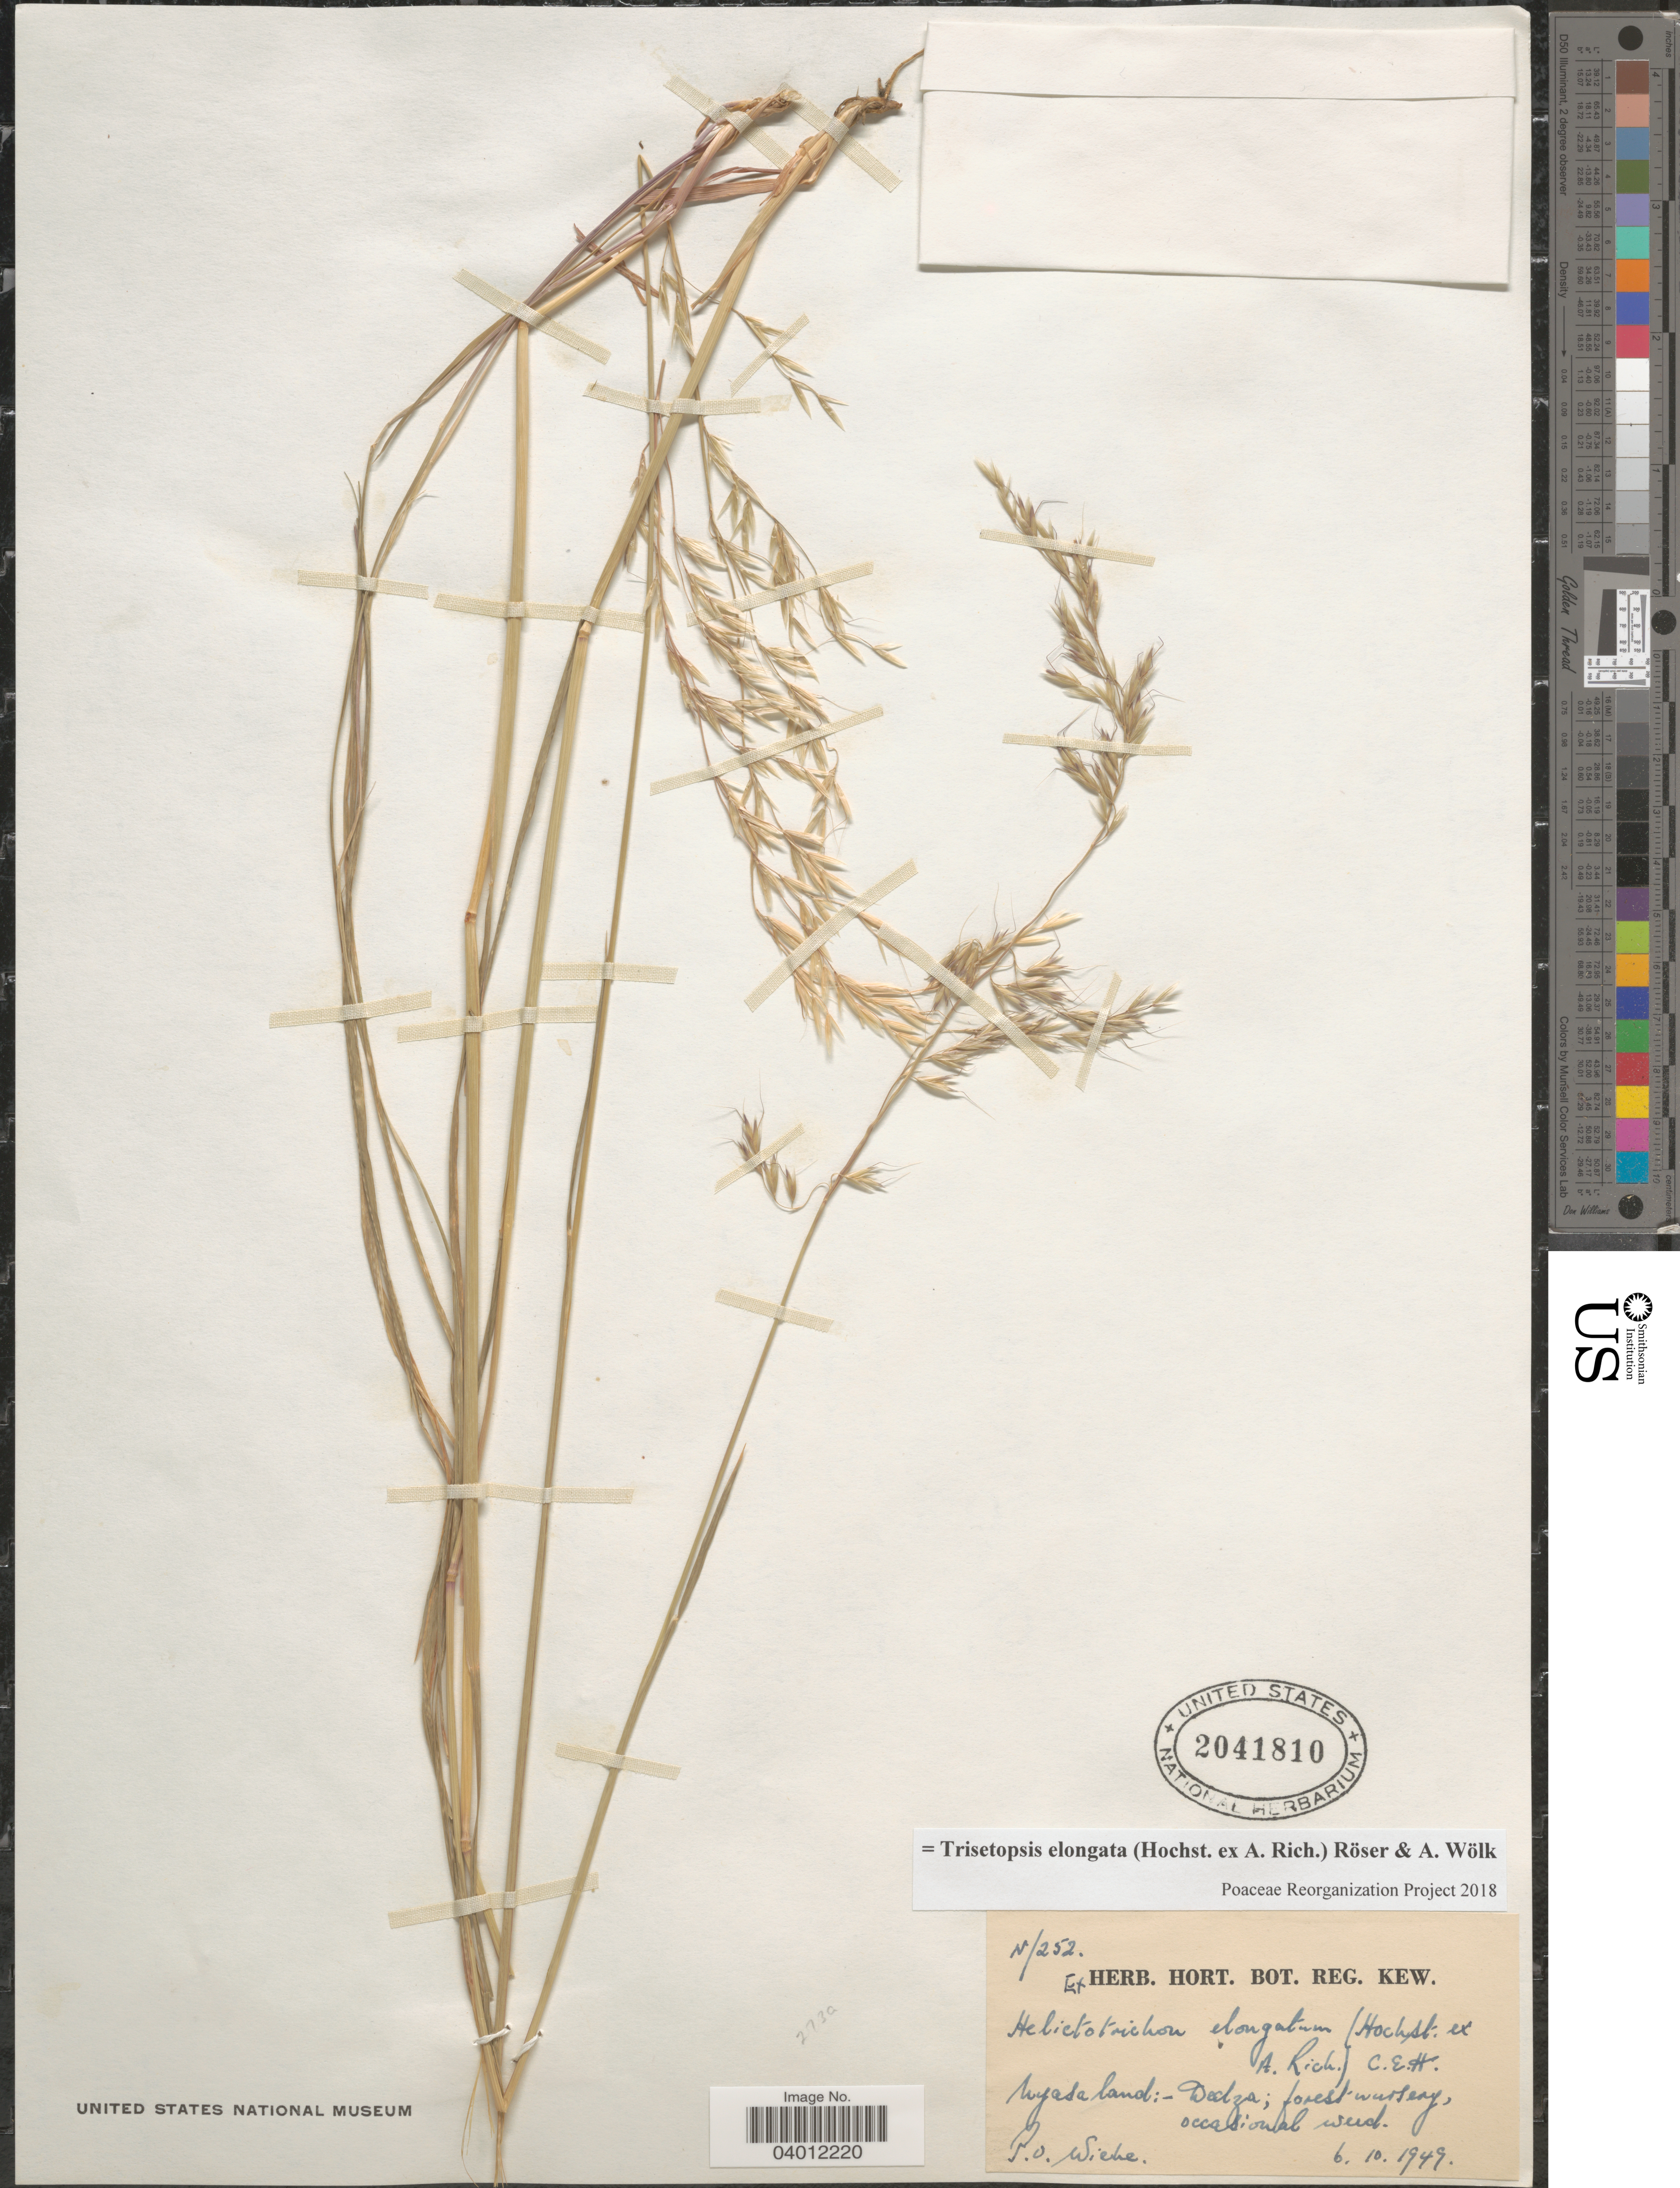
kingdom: Plantae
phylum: Tracheophyta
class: Liliopsida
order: Poales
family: Poaceae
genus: Trisetopsis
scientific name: Trisetopsis elongata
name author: (Hochst. ex A. Rich.) Röser & Wölk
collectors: P. Wiehe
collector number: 252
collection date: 1949-10-06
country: Malawi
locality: Nyasaland: - Deelza; forest nursery.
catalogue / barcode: US 2041810